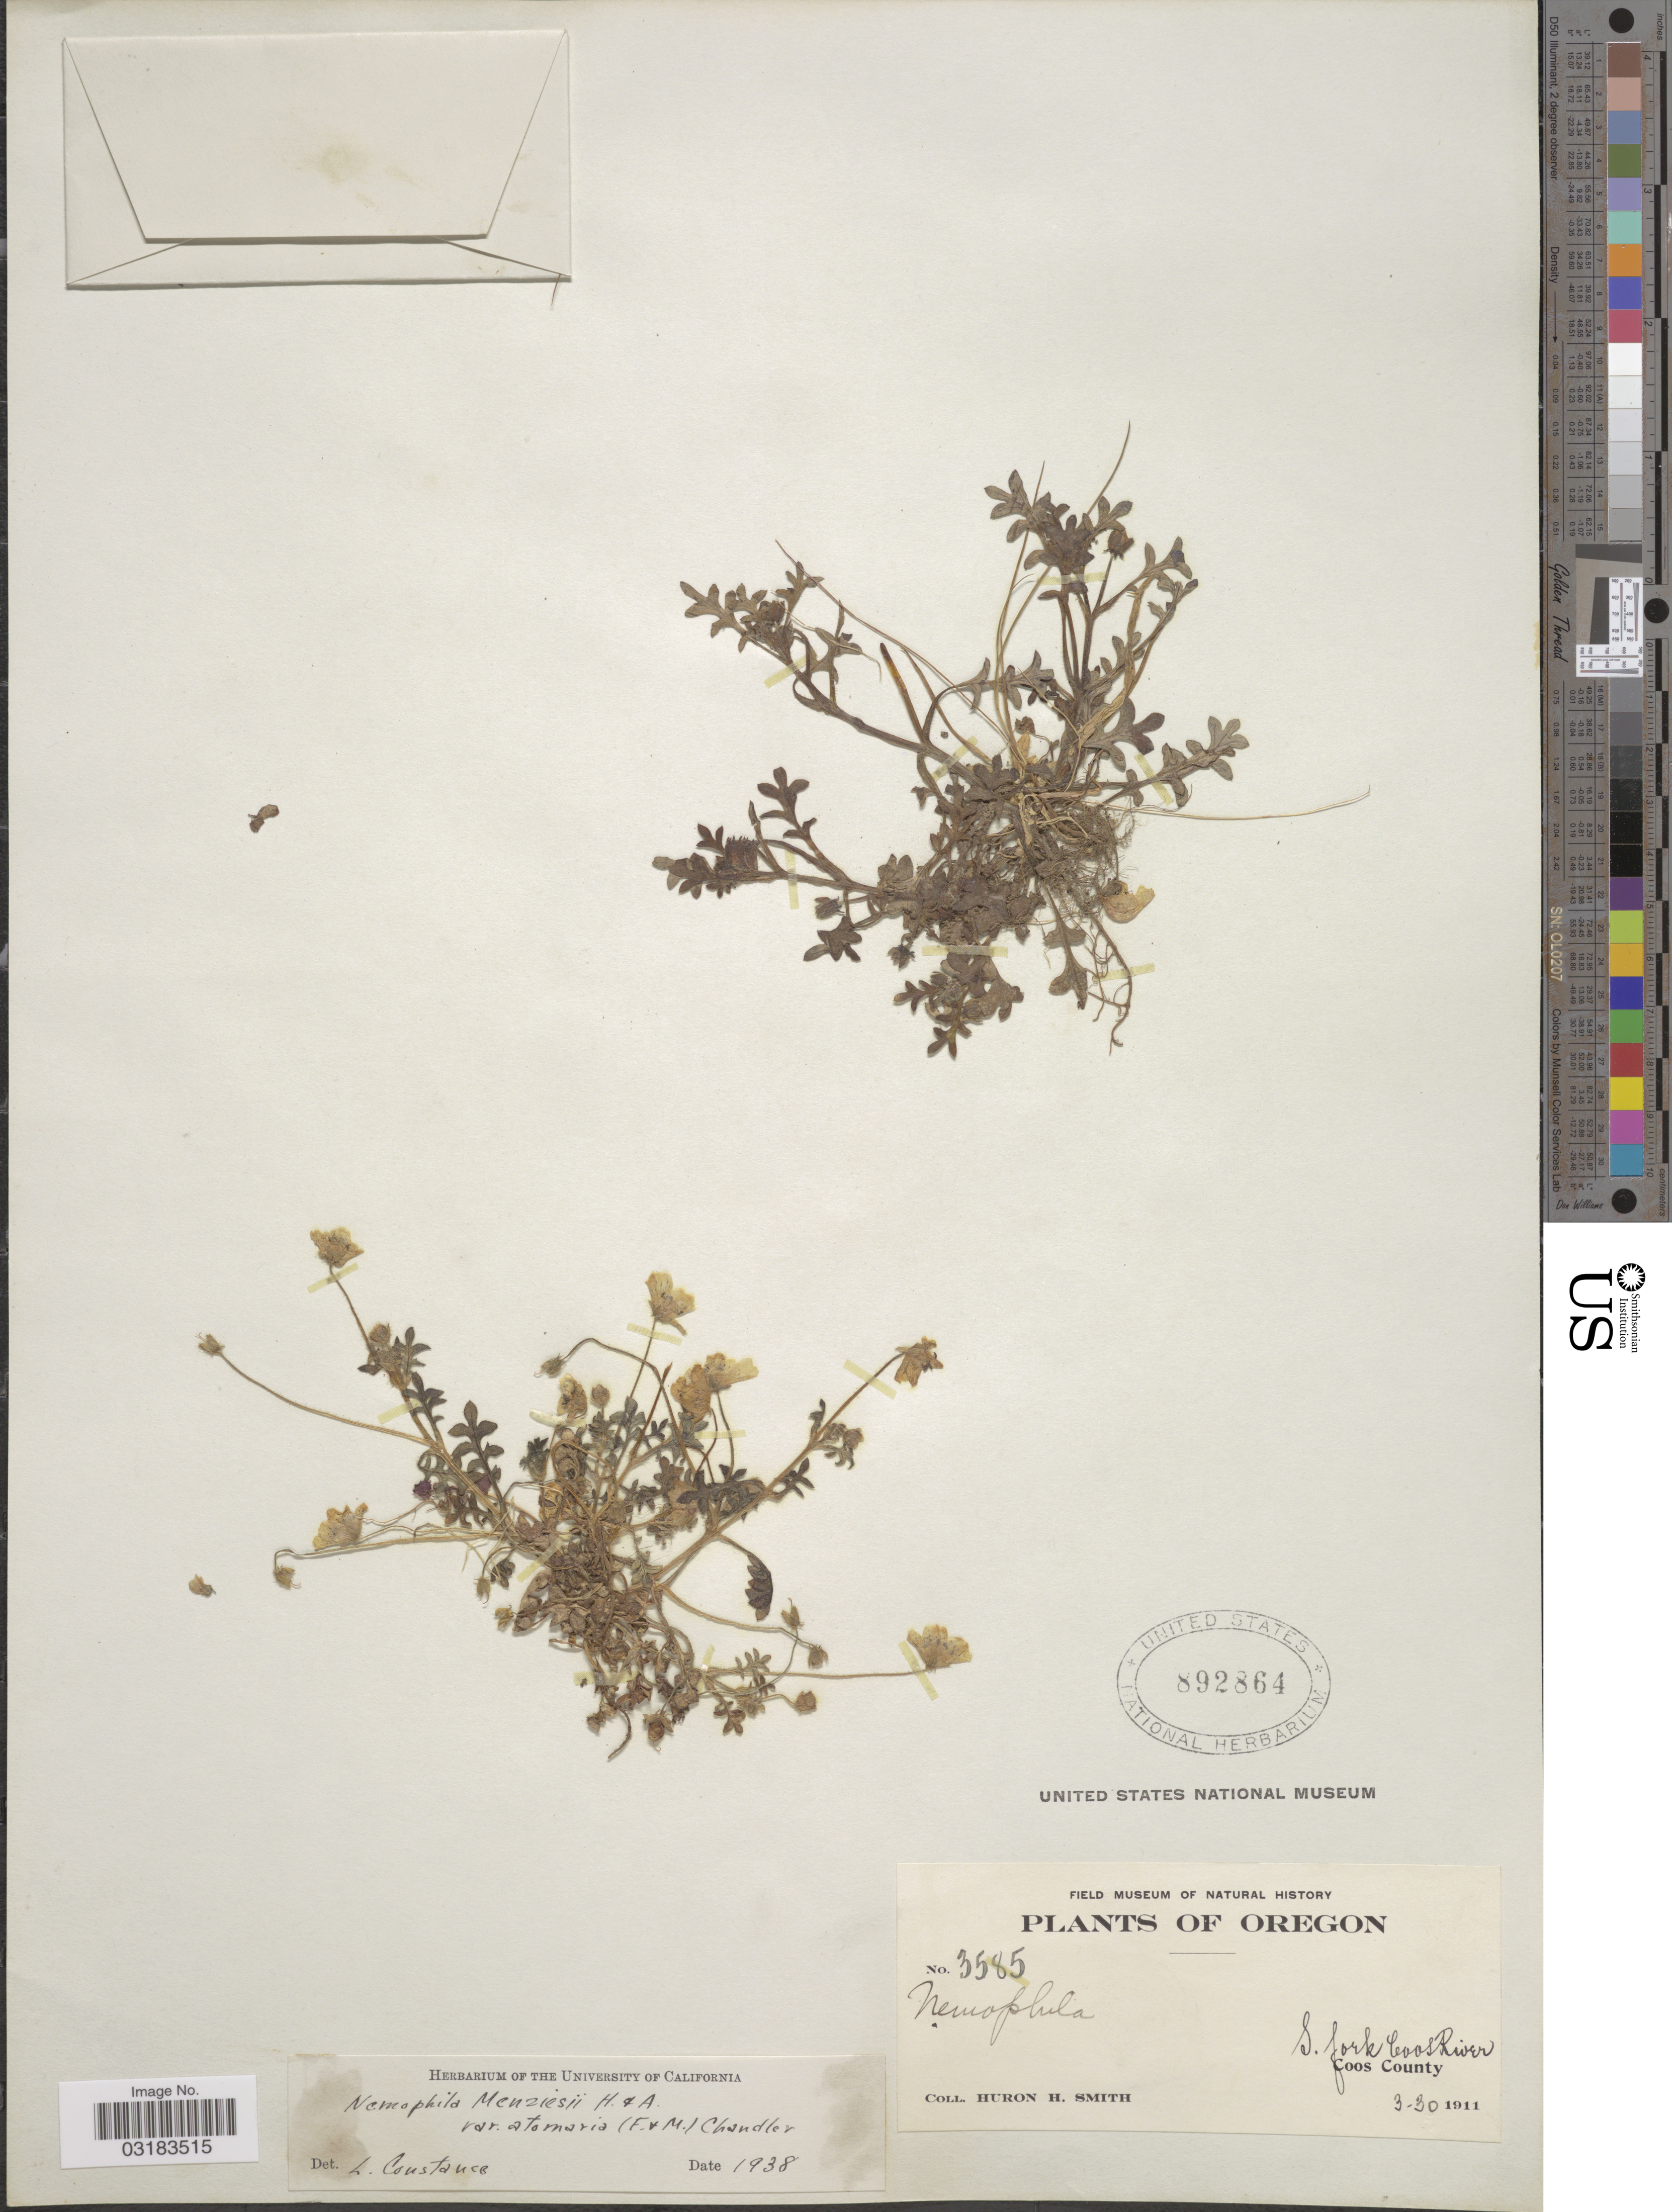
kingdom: Plantae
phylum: Tracheophyta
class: Magnoliopsida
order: Boraginales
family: Hydrophyllaceae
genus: Nemophila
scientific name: Nemophila menziesii var. atomaria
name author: (Fisch. & C.A. Mey.) H.P. Chandler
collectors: Huron H. Smith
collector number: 3585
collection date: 1911-03-30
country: United States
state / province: Oregon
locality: S. fork Coos River. Coos County.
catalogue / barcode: US 892864